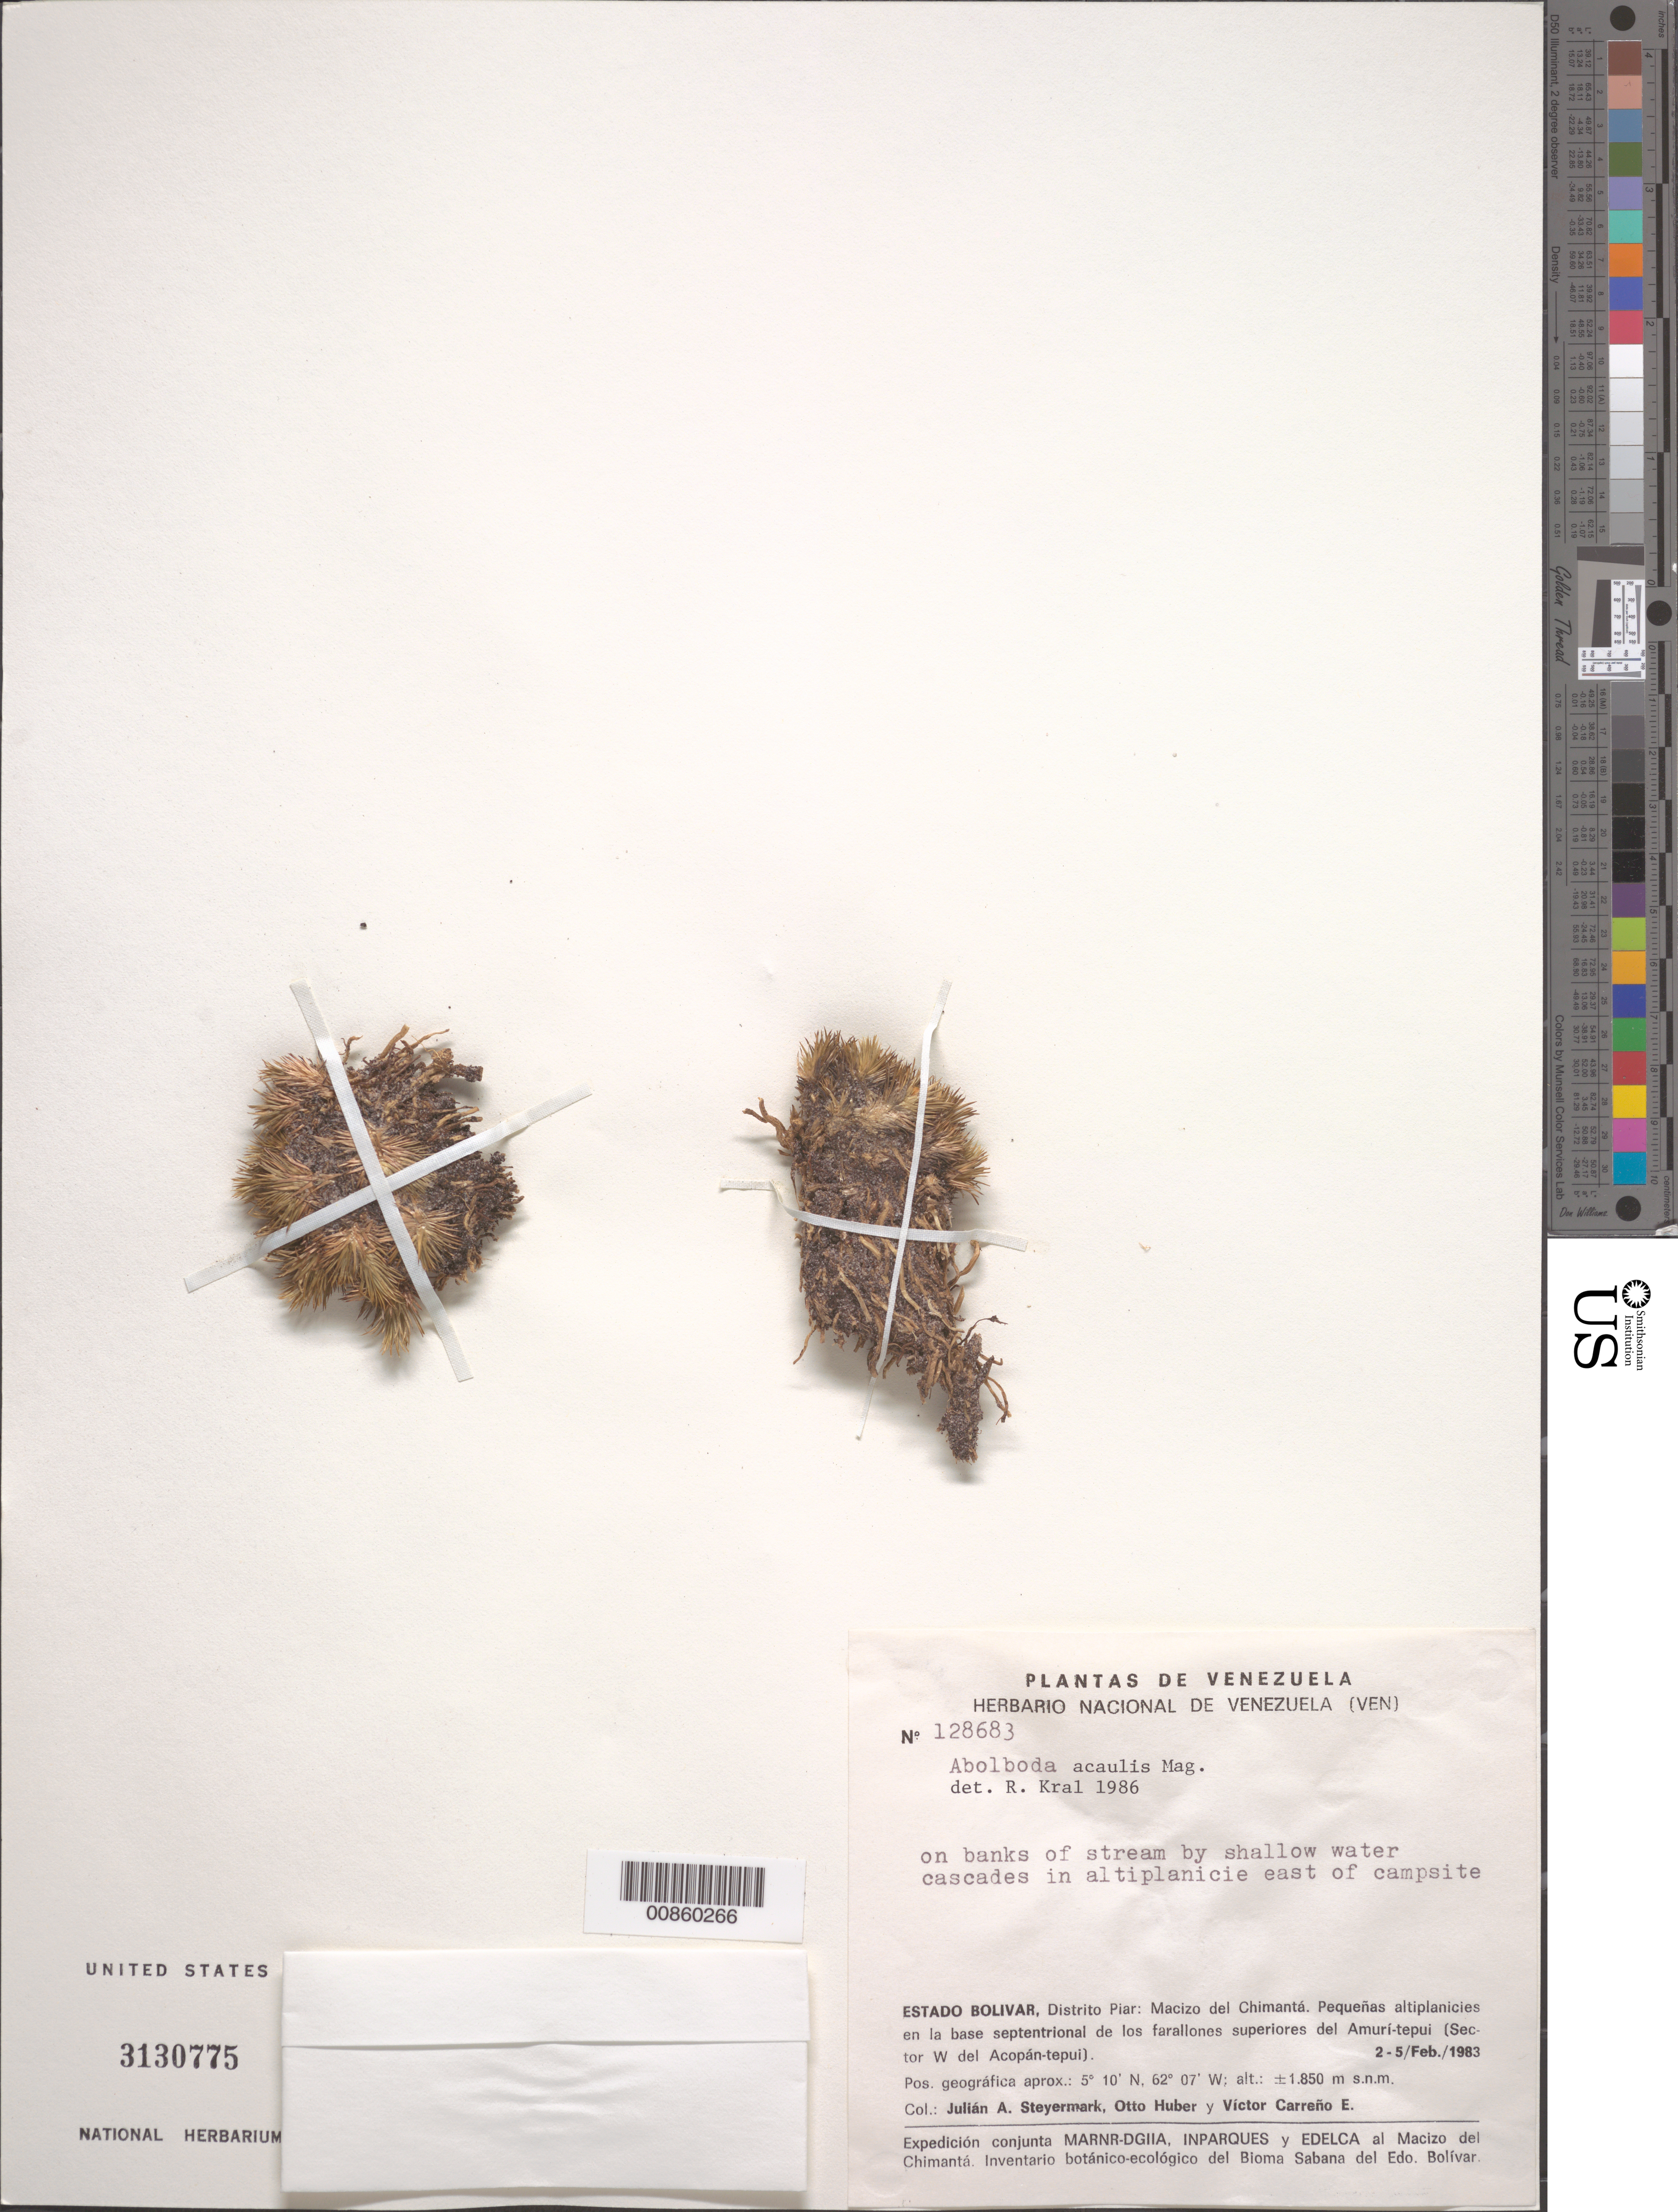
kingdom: Plantae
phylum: Tracheophyta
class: Liliopsida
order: Poales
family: Xyridaceae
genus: Abolboda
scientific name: Abolboda acaulis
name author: Maguire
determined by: Kral, Robert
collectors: J. Steyermark, O. Huber & V. Carreño E.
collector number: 128683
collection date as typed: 2-Feb-83 to 5-Feb-83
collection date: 1983-02-02/1983-02-05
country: Venezuela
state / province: Bolívar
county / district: Piar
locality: Macizo del Chimantá, Amurí-tepuí (Sector W del Acopán-tepuí)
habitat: Pequeñas altiplanicies en la base septentrional de los farallones superiores. On banks of stream by shallow water cascades in plateau E of campsite.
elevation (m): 1850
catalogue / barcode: US 3130775